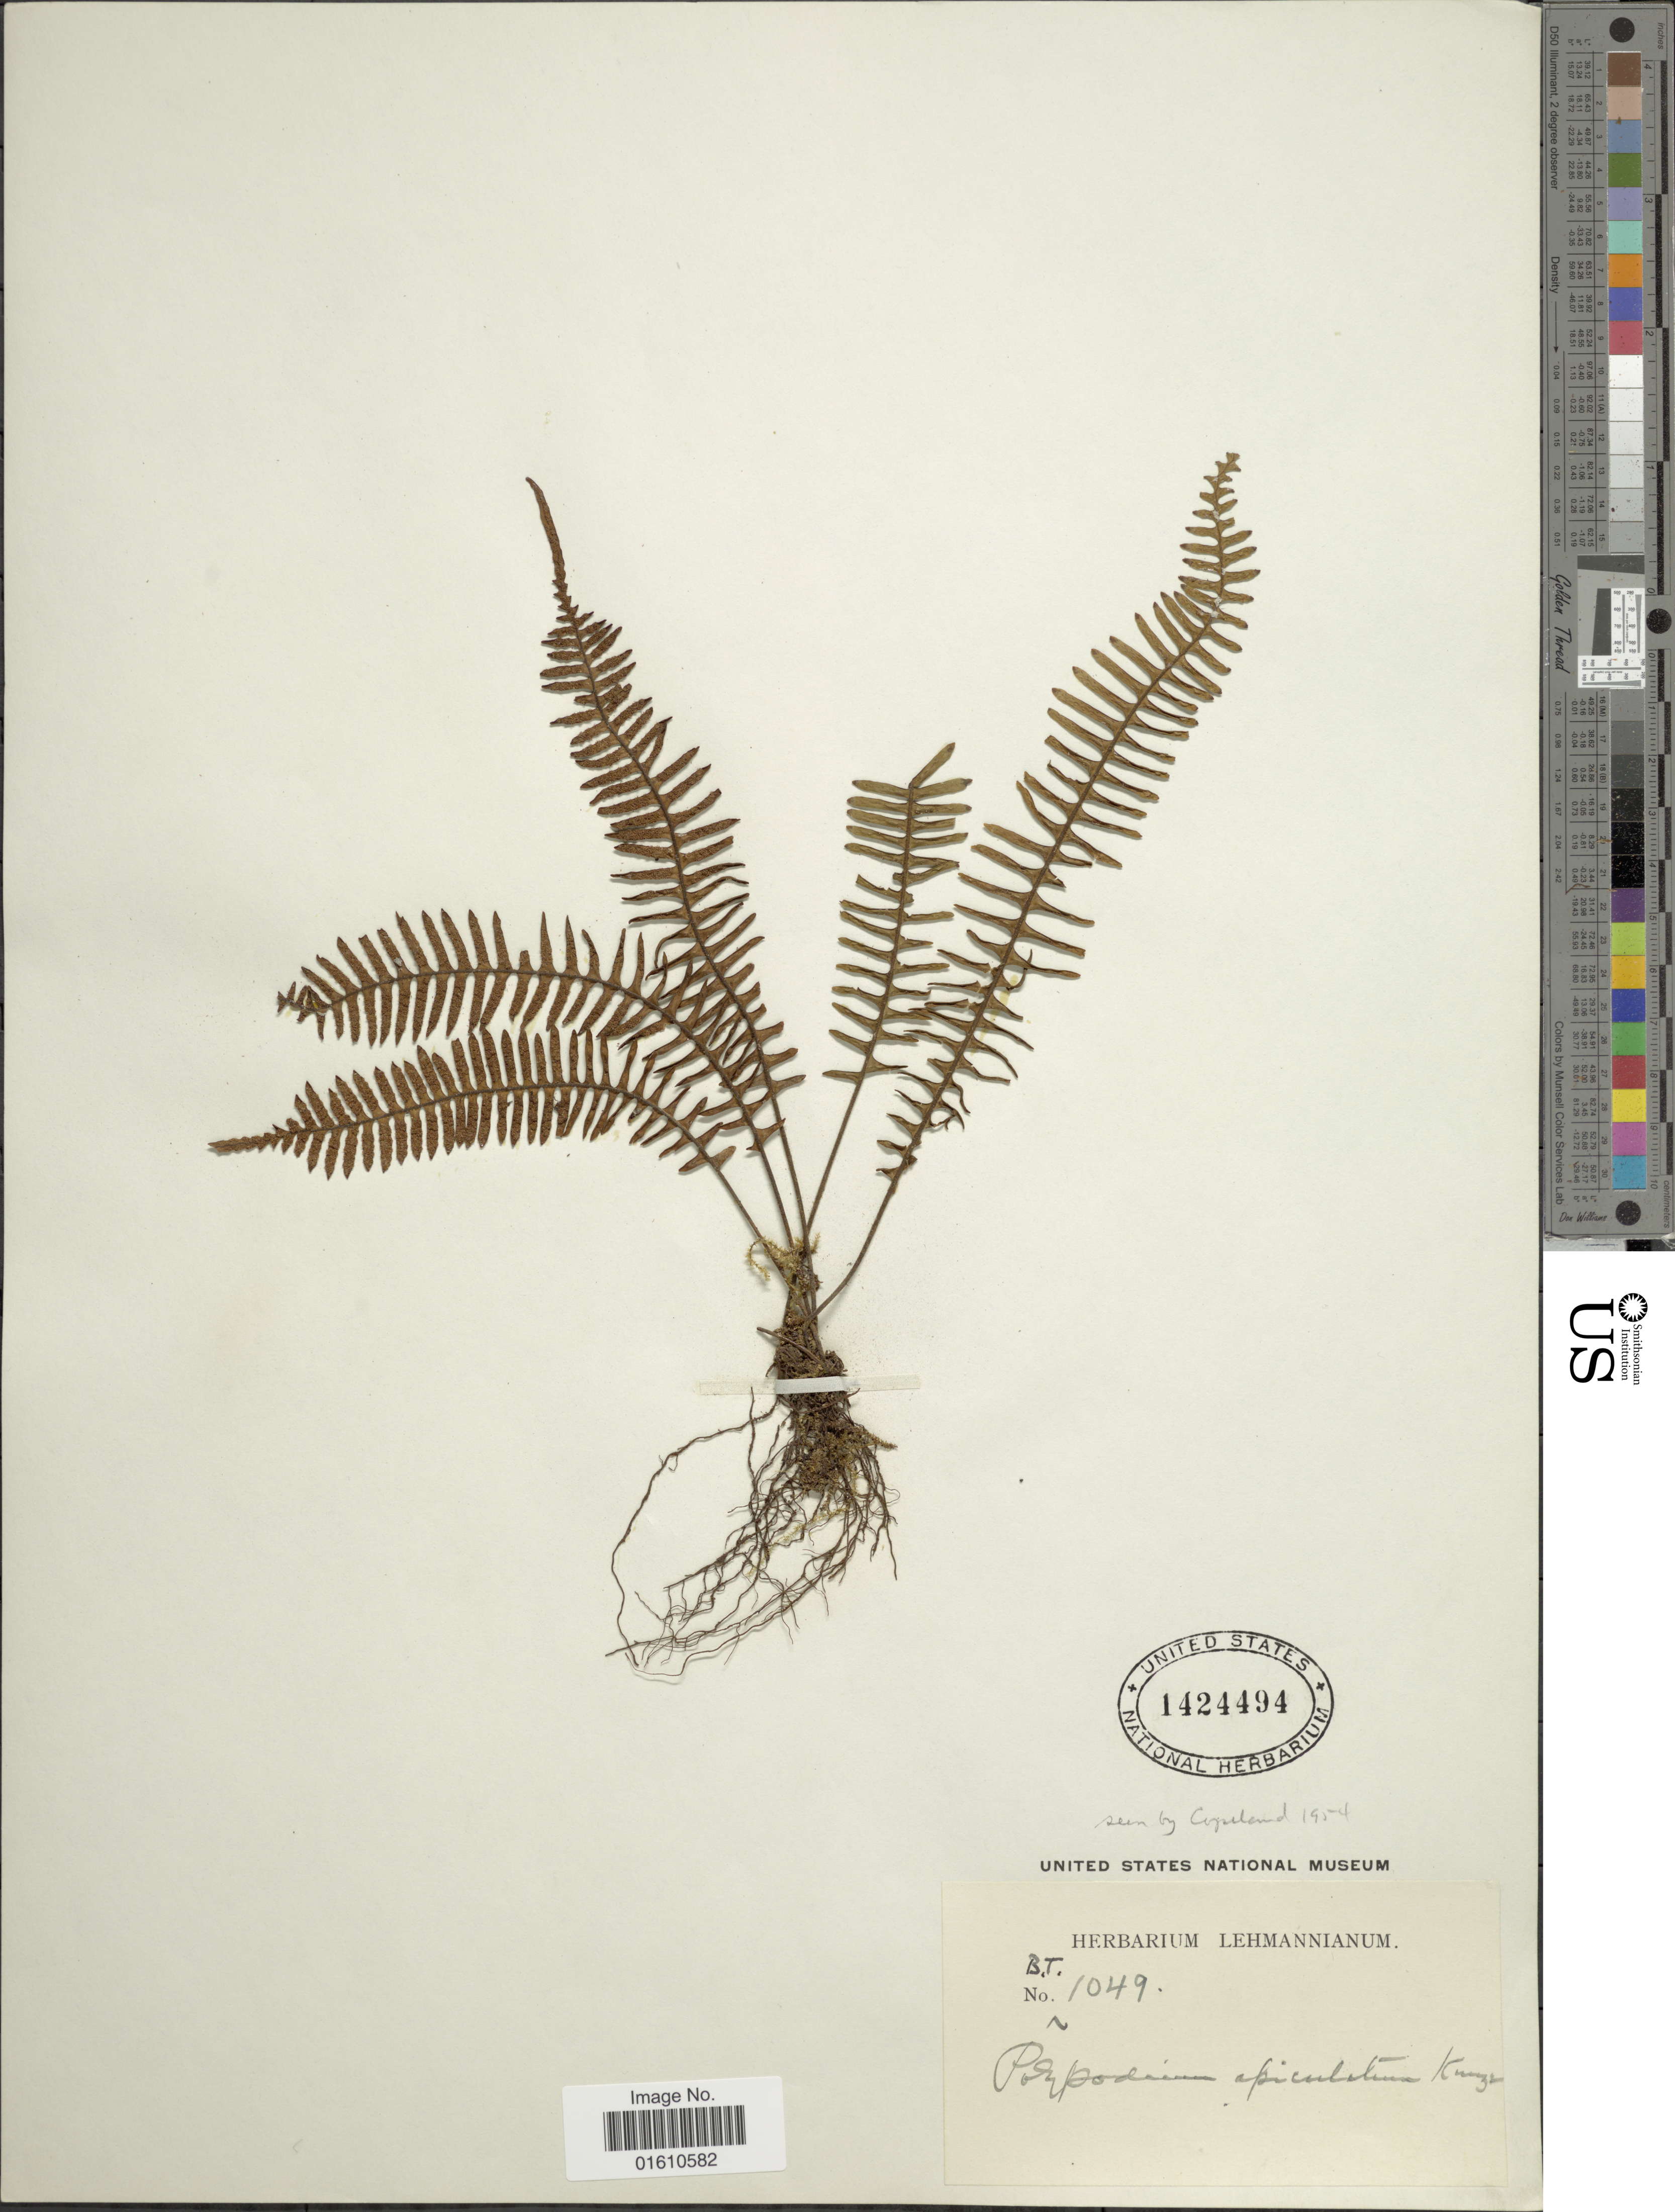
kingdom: Plantae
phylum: Tracheophyta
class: Polypodiopsida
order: Polypodiales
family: Polypodiaceae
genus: Lellingeria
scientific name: Lellingeria apiculata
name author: (Kunze ex Klotzsch) A.R. Sm. & R.C. Moran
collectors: ex herb. Lehmannianum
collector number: BT1049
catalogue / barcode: US 1424494